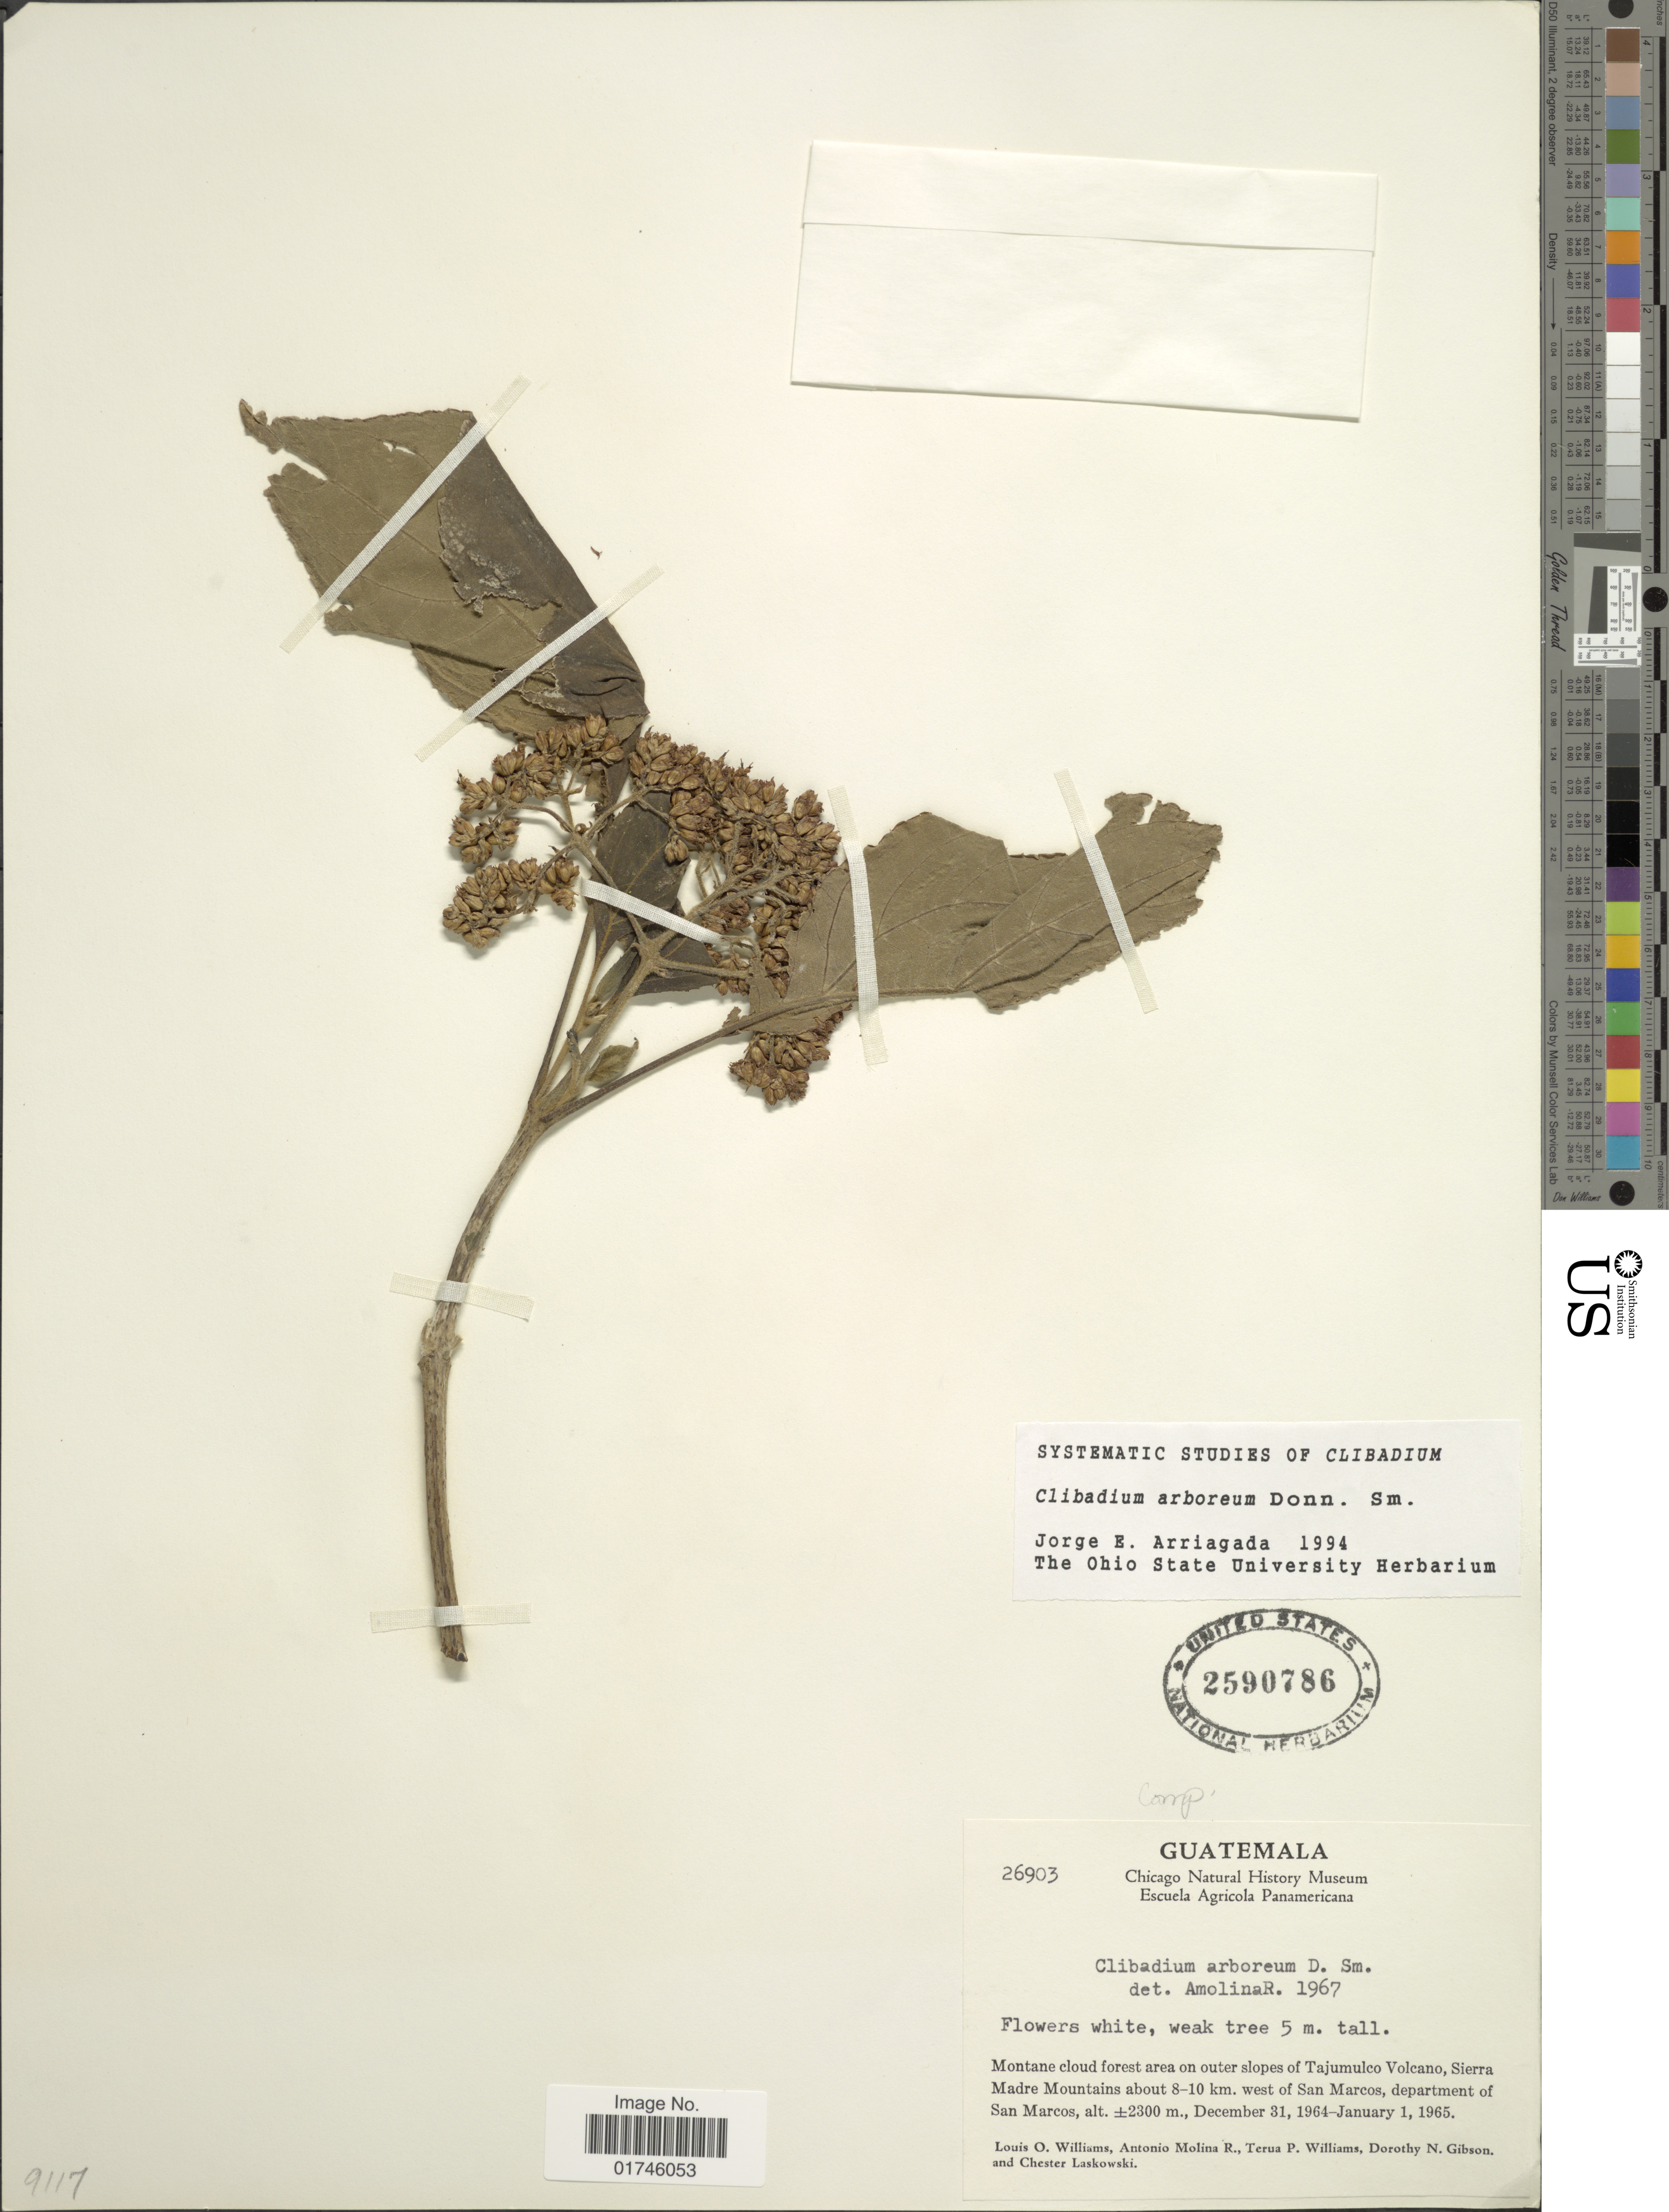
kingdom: Plantae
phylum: Tracheophyta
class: Magnoliopsida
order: Asterales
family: Asteraceae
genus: Clibadium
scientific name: Clibadium arboreum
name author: Donn. Sm.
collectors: L. O. Williams, A. Molina R., T. P. Williams, D. N. Gibson & L. Laskowski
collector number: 26903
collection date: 1964-12-31/1965-01-01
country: Guatemala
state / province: San Marcos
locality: Montane cloud forest area on outher slopes of Tajumulco Volcano, sierra Madre Mountains about 8-10 km west of San Marcos, department of San Marcos.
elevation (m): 2300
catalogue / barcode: US 2590786